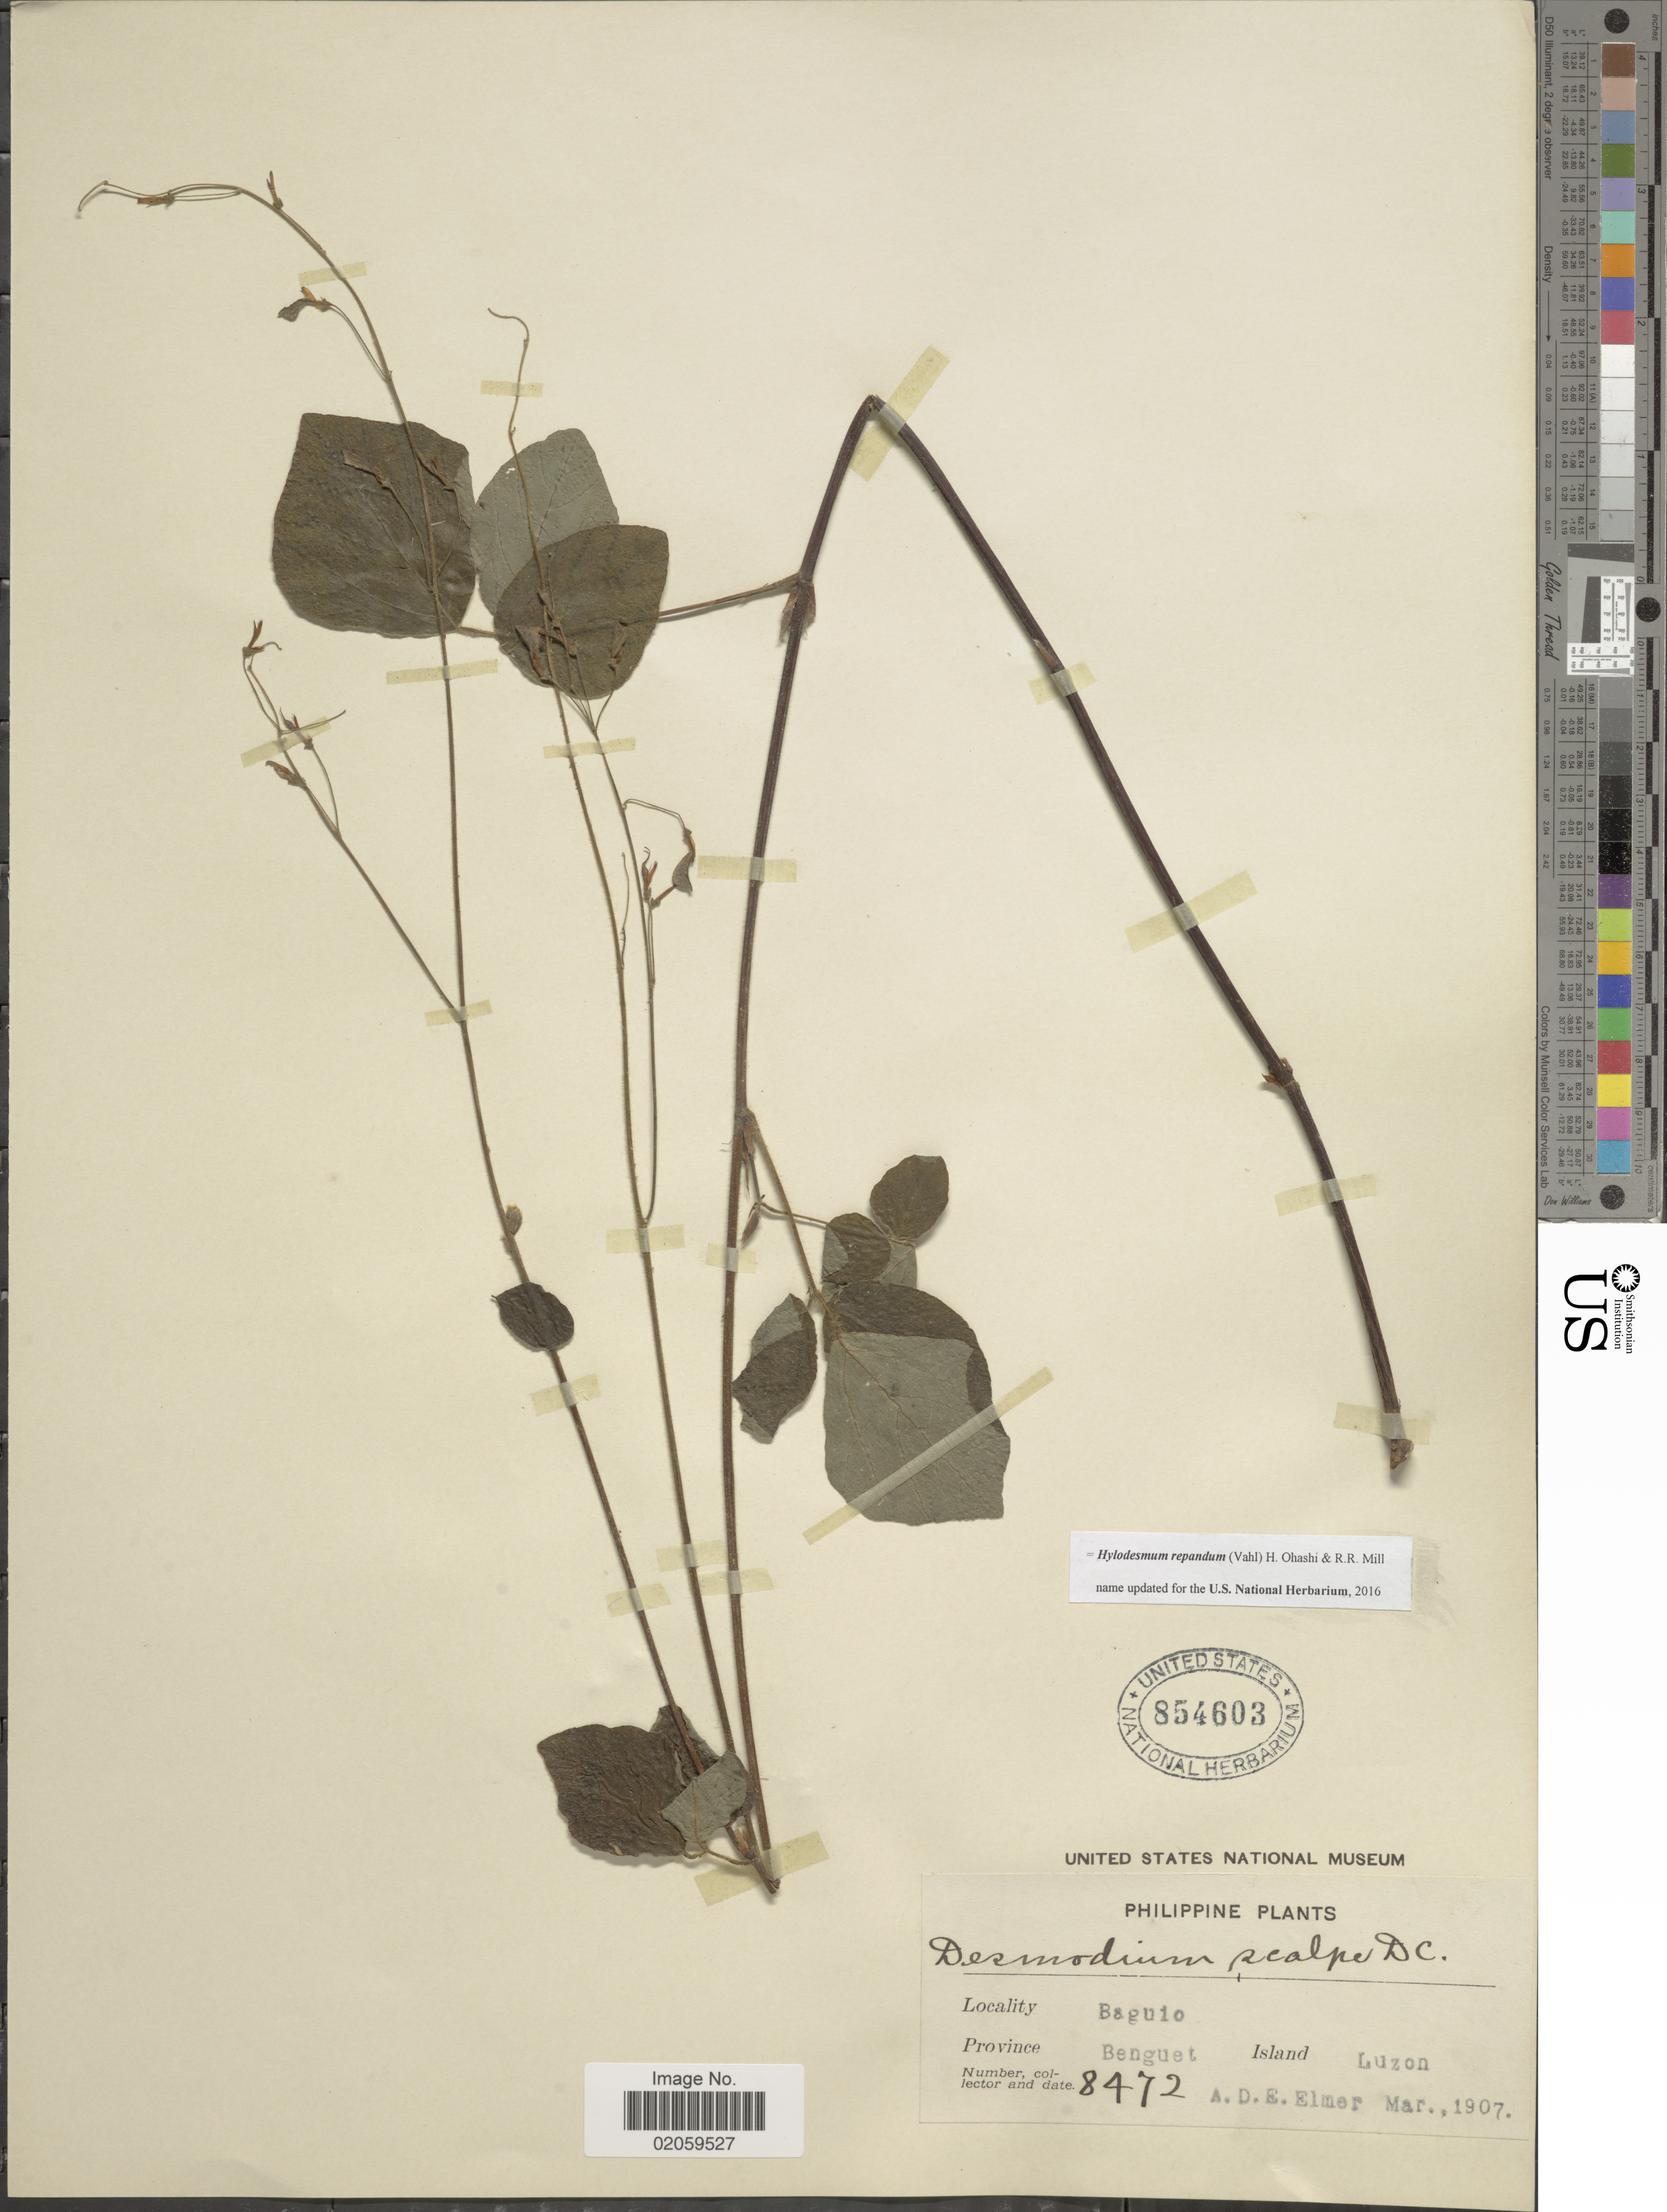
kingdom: Plantae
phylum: Tracheophyta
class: Magnoliopsida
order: Fabales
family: Fabaceae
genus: Hylodesmum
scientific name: Hylodesmum repandum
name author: (Vahl) H. Ohashi & R.R. Mill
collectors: A. D. E. Elmer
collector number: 8472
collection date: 1907-03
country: Philippines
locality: Baguio, Province Benguet, Island Luzon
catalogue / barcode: US 854603